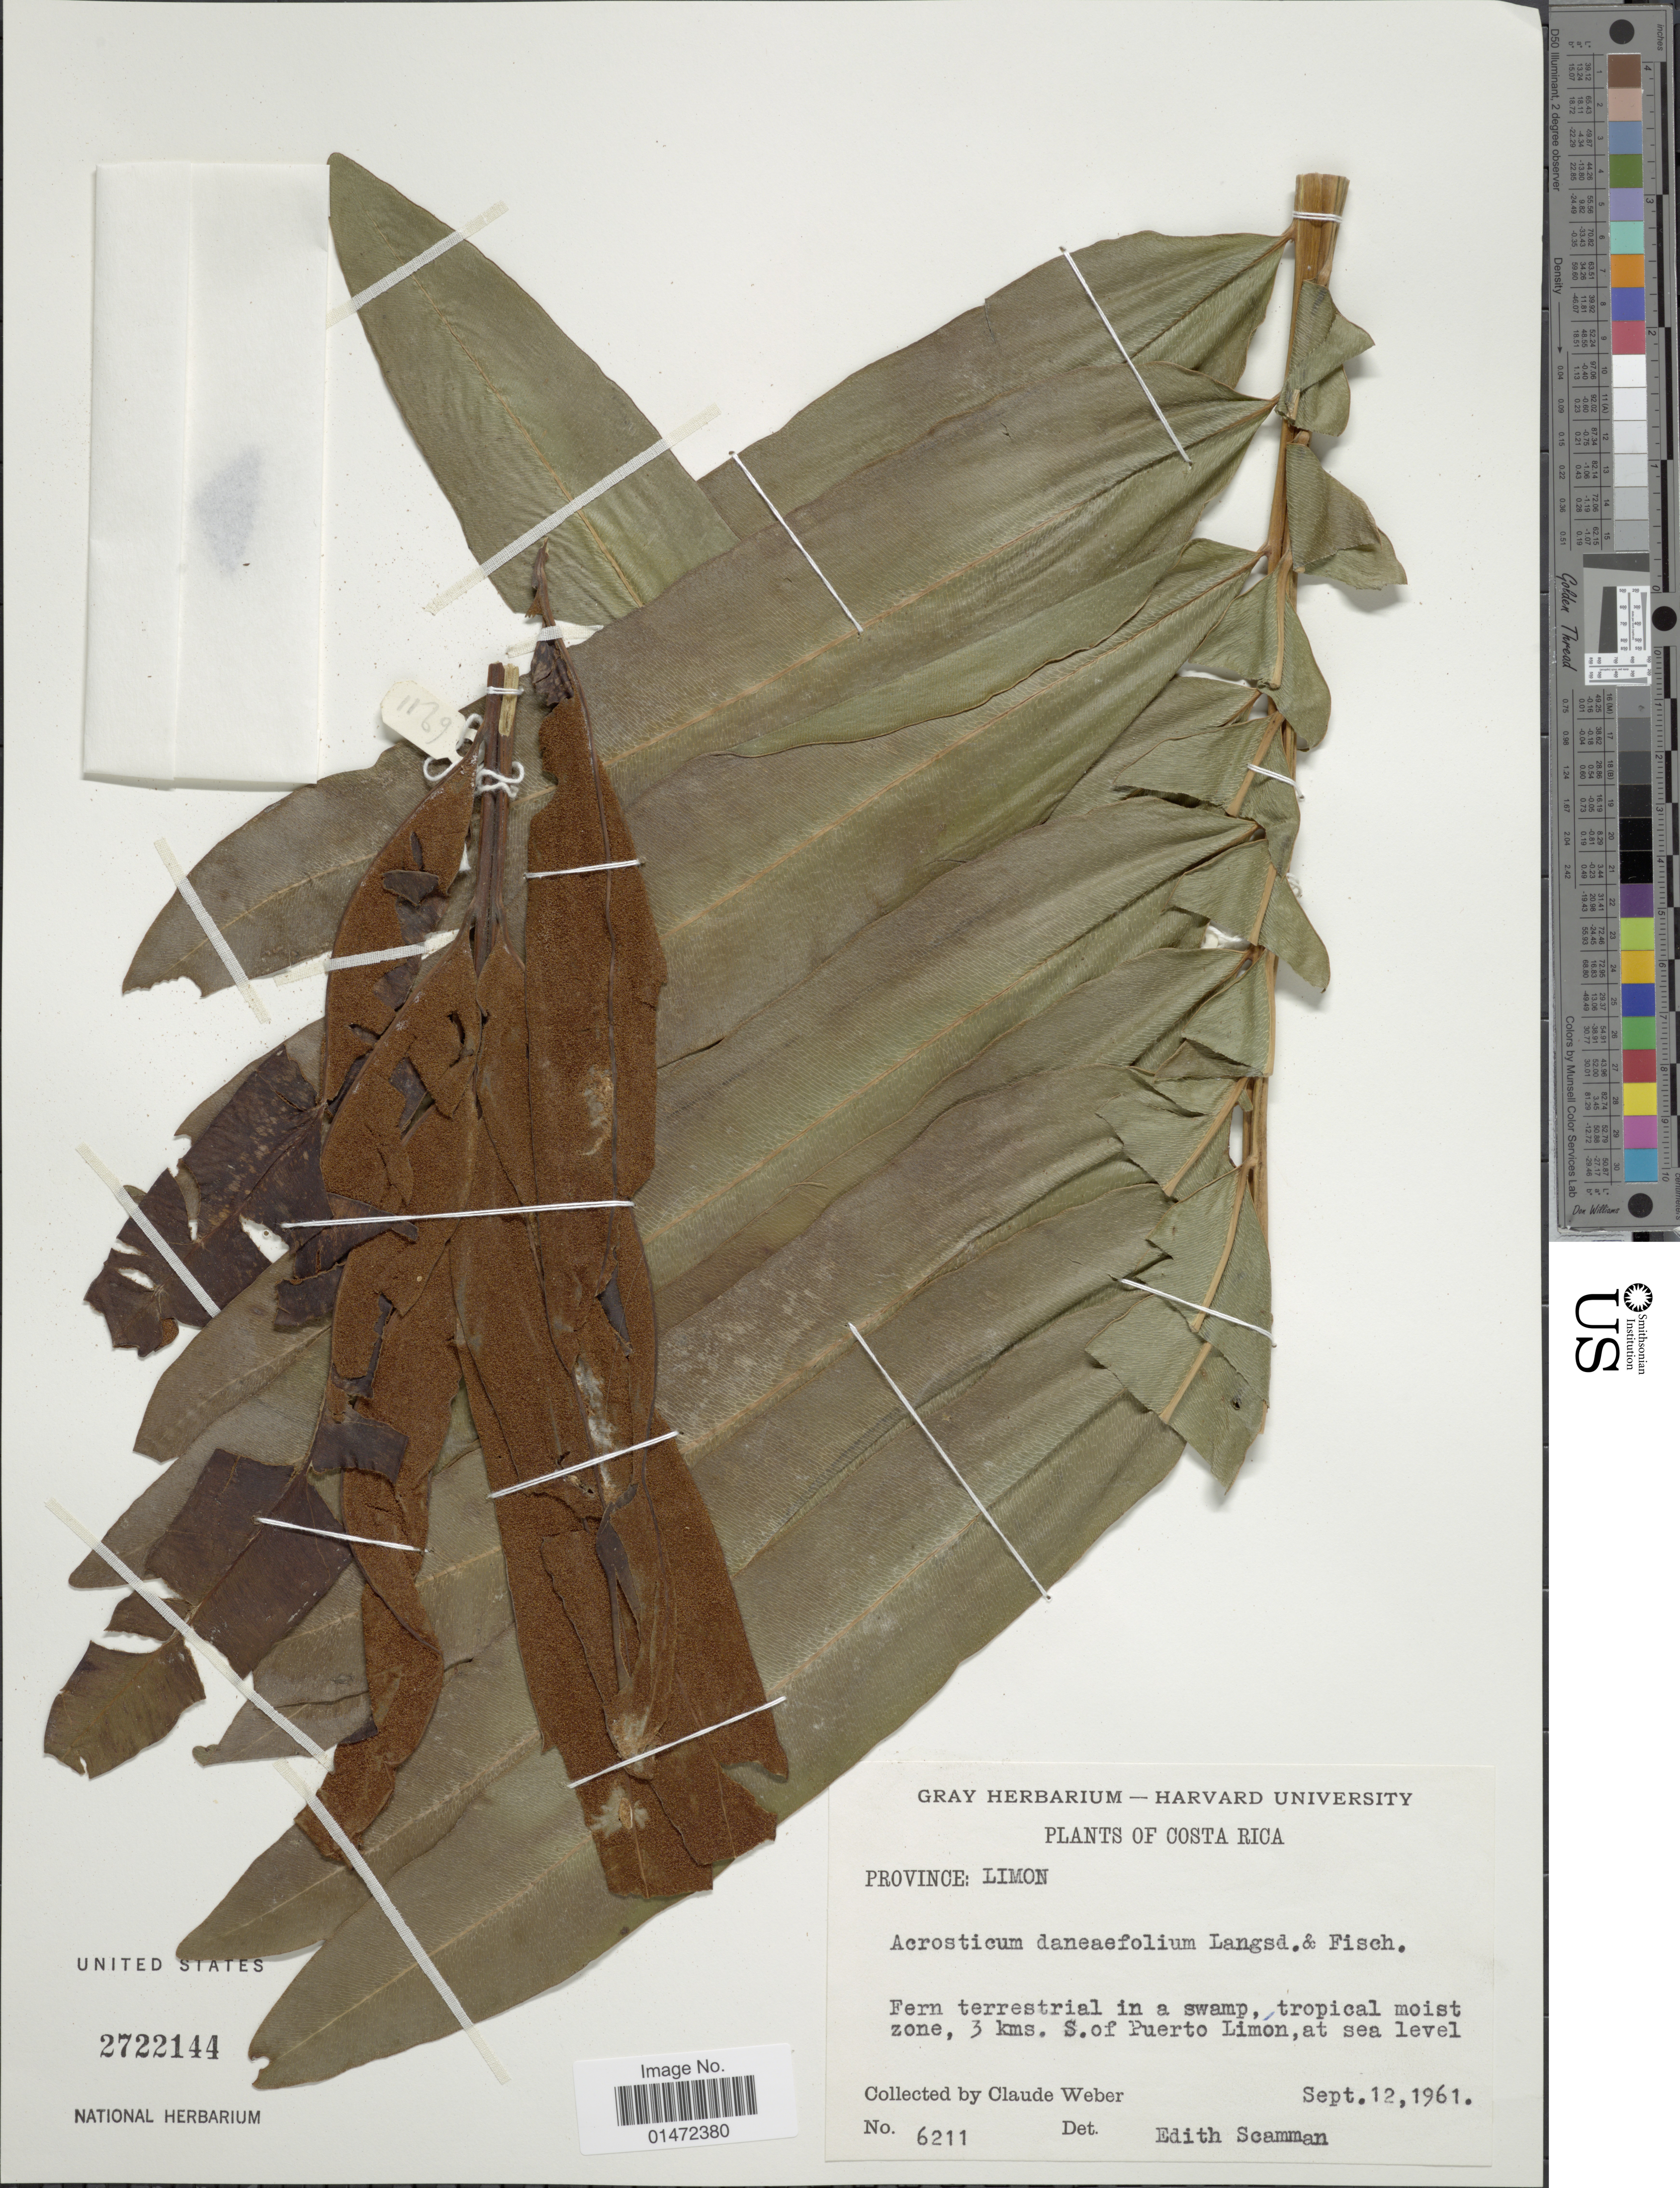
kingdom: Plantae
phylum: Tracheophyta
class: Polypodiopsida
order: Polypodiales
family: Pteridaceae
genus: Acrostichum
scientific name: Acrostichum danaeifolium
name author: Langsd. & Fisch.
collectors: C. Weber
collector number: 6211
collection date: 1961-09-12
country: Costa Rica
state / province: Limón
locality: Fern terrestrial in a swamp, tropical moist zone, 3 kms. S. of Puerto Limon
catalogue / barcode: US 2722144